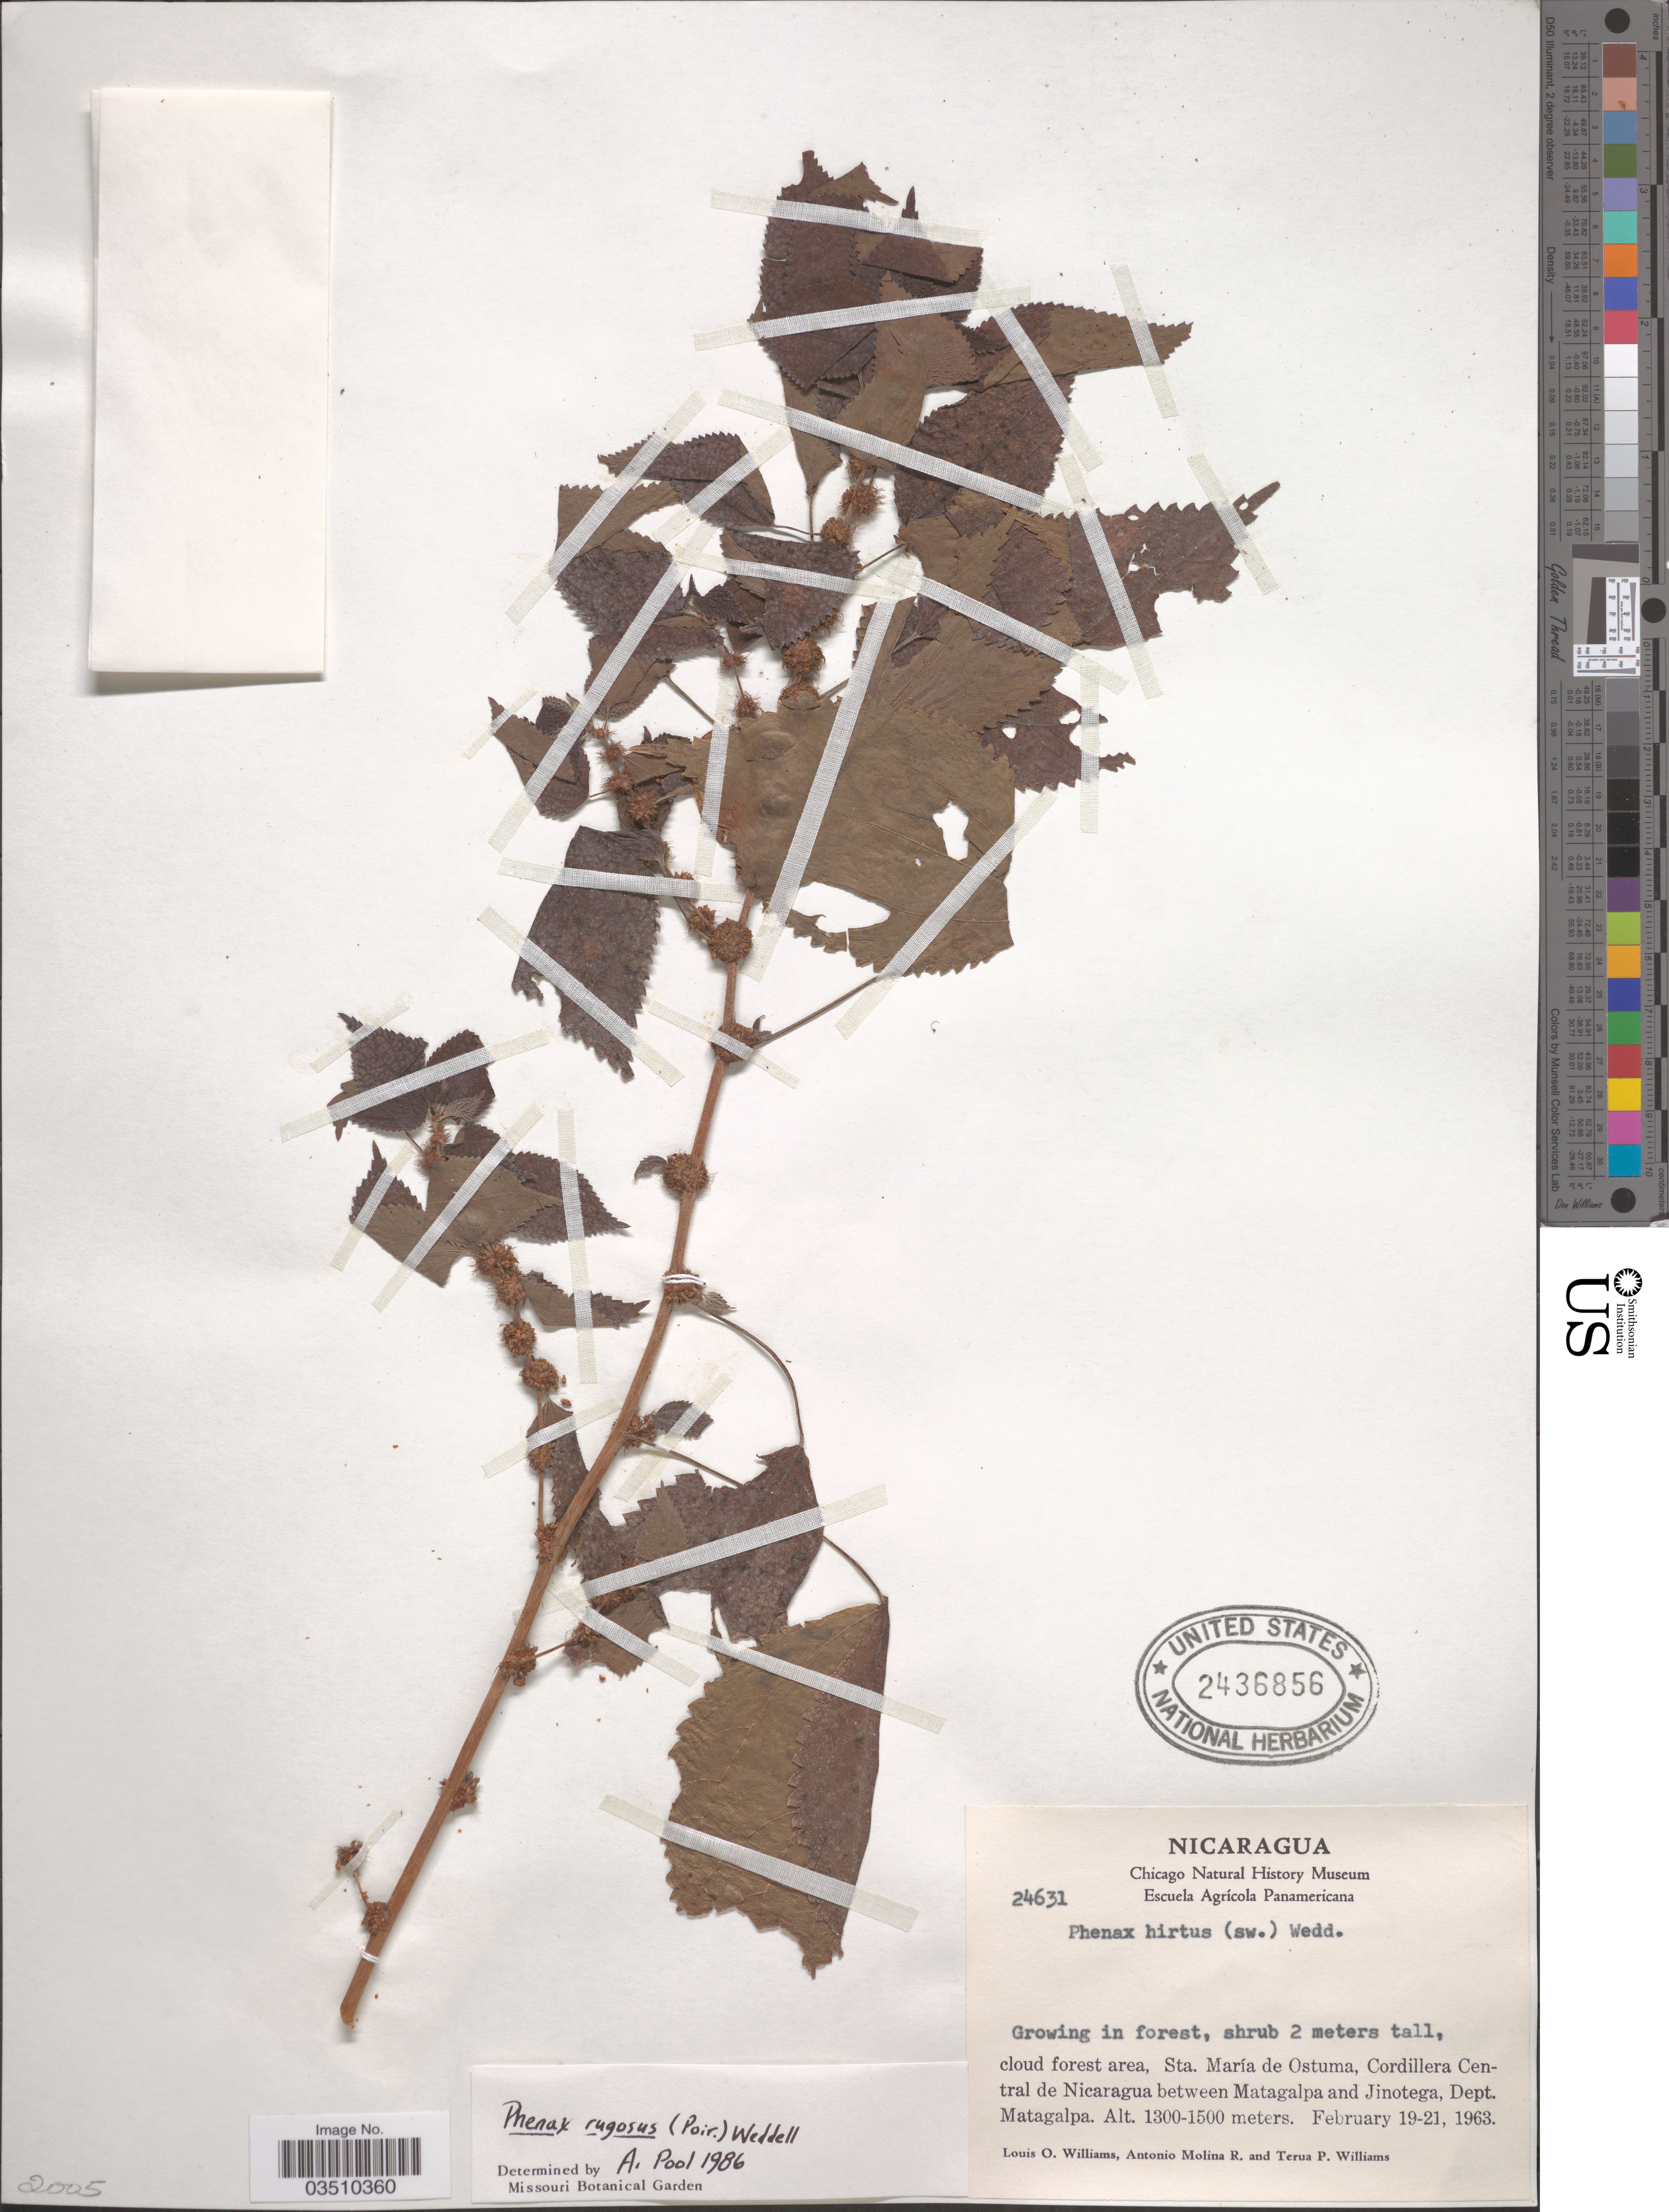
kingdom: Plantae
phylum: Tracheophyta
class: Magnoliopsida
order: Rosales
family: Urticaceae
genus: Phenax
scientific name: Phenax rugosus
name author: (Poir.) Wedd.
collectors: L. O. Williams, A. Molina R. & T. Williams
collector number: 24631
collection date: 1963-02-19/1963-02-21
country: Nicaragua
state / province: Matagalpa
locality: Sta. María de Ostuma, Cordillera Central de Nicaragua between Matagalpa and Jinotega, Dept. Matagalpa.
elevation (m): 1300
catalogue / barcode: US 2436856